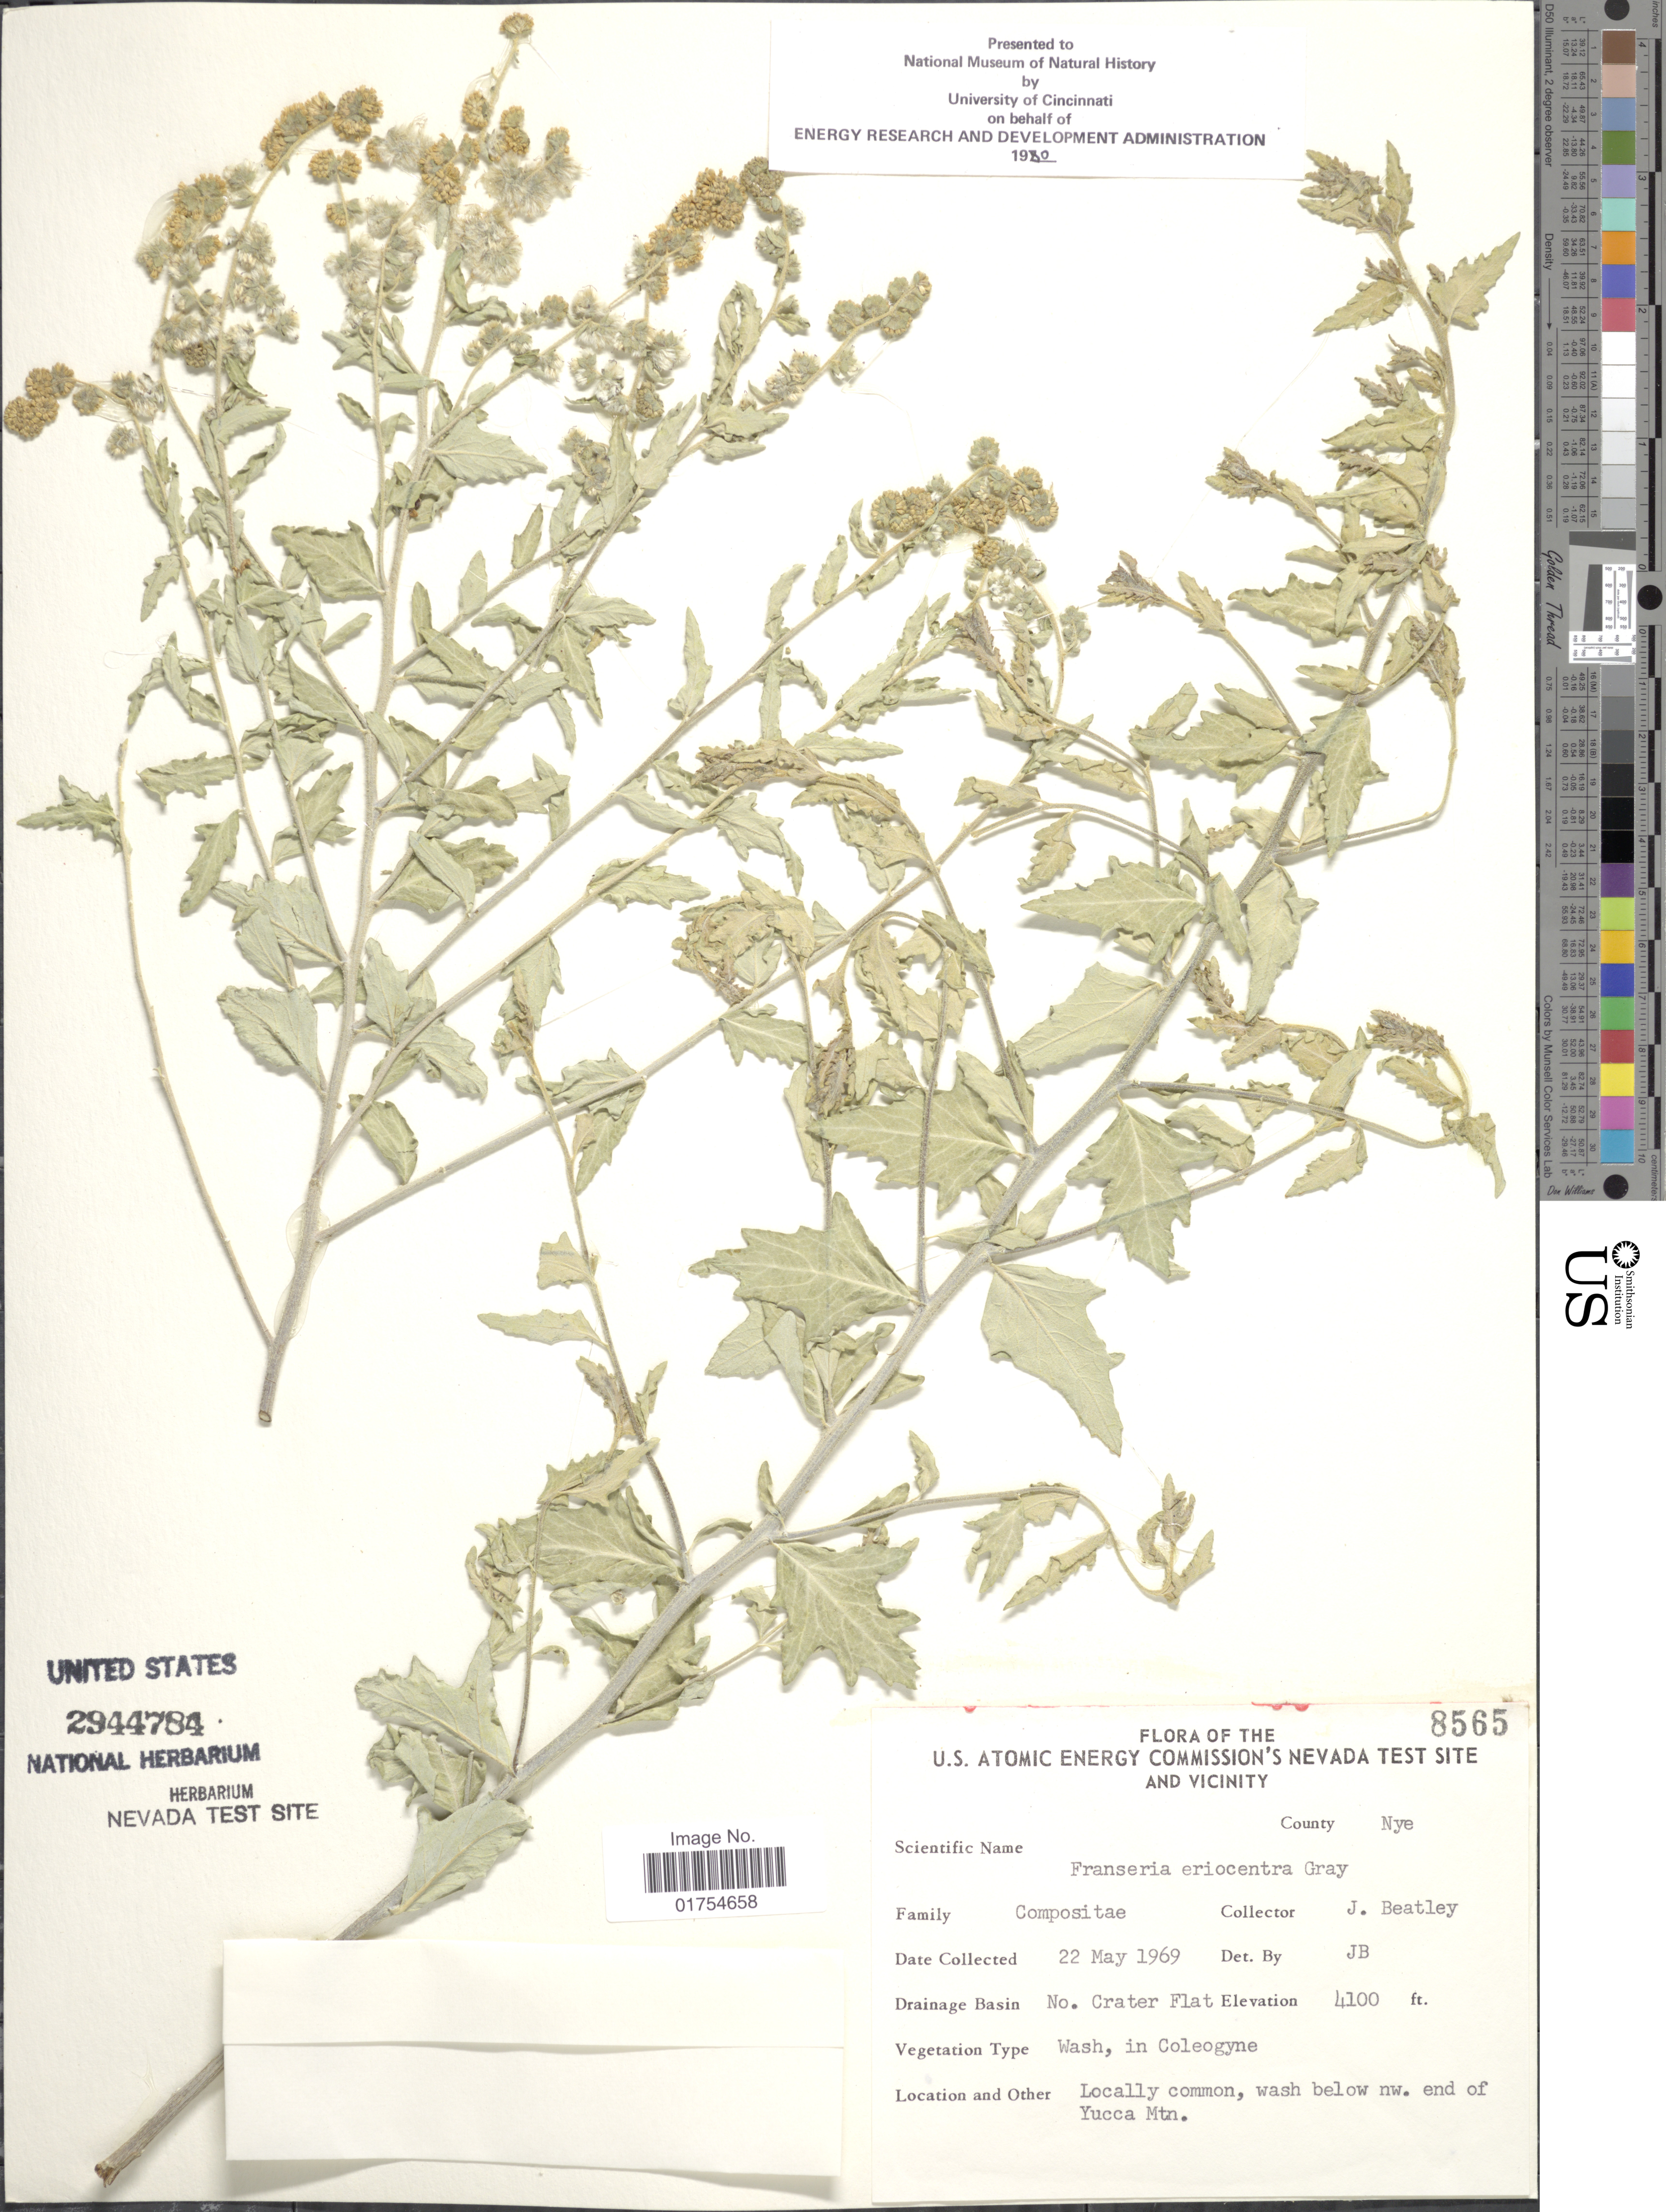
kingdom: Plantae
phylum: Tracheophyta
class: Magnoliopsida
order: Asterales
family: Asteraceae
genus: Franseria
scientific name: Franseria eriocentra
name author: A. Gray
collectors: J. C. Beatley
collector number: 8565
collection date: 1969-05-22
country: United States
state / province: Nevada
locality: U.S. Atomic Energy Commission's Nevada Test Site and Vicinity. County Nye. No. Crater Flatt. wash below nw. end of Yucca Mtn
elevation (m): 1250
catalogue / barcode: US 2944784